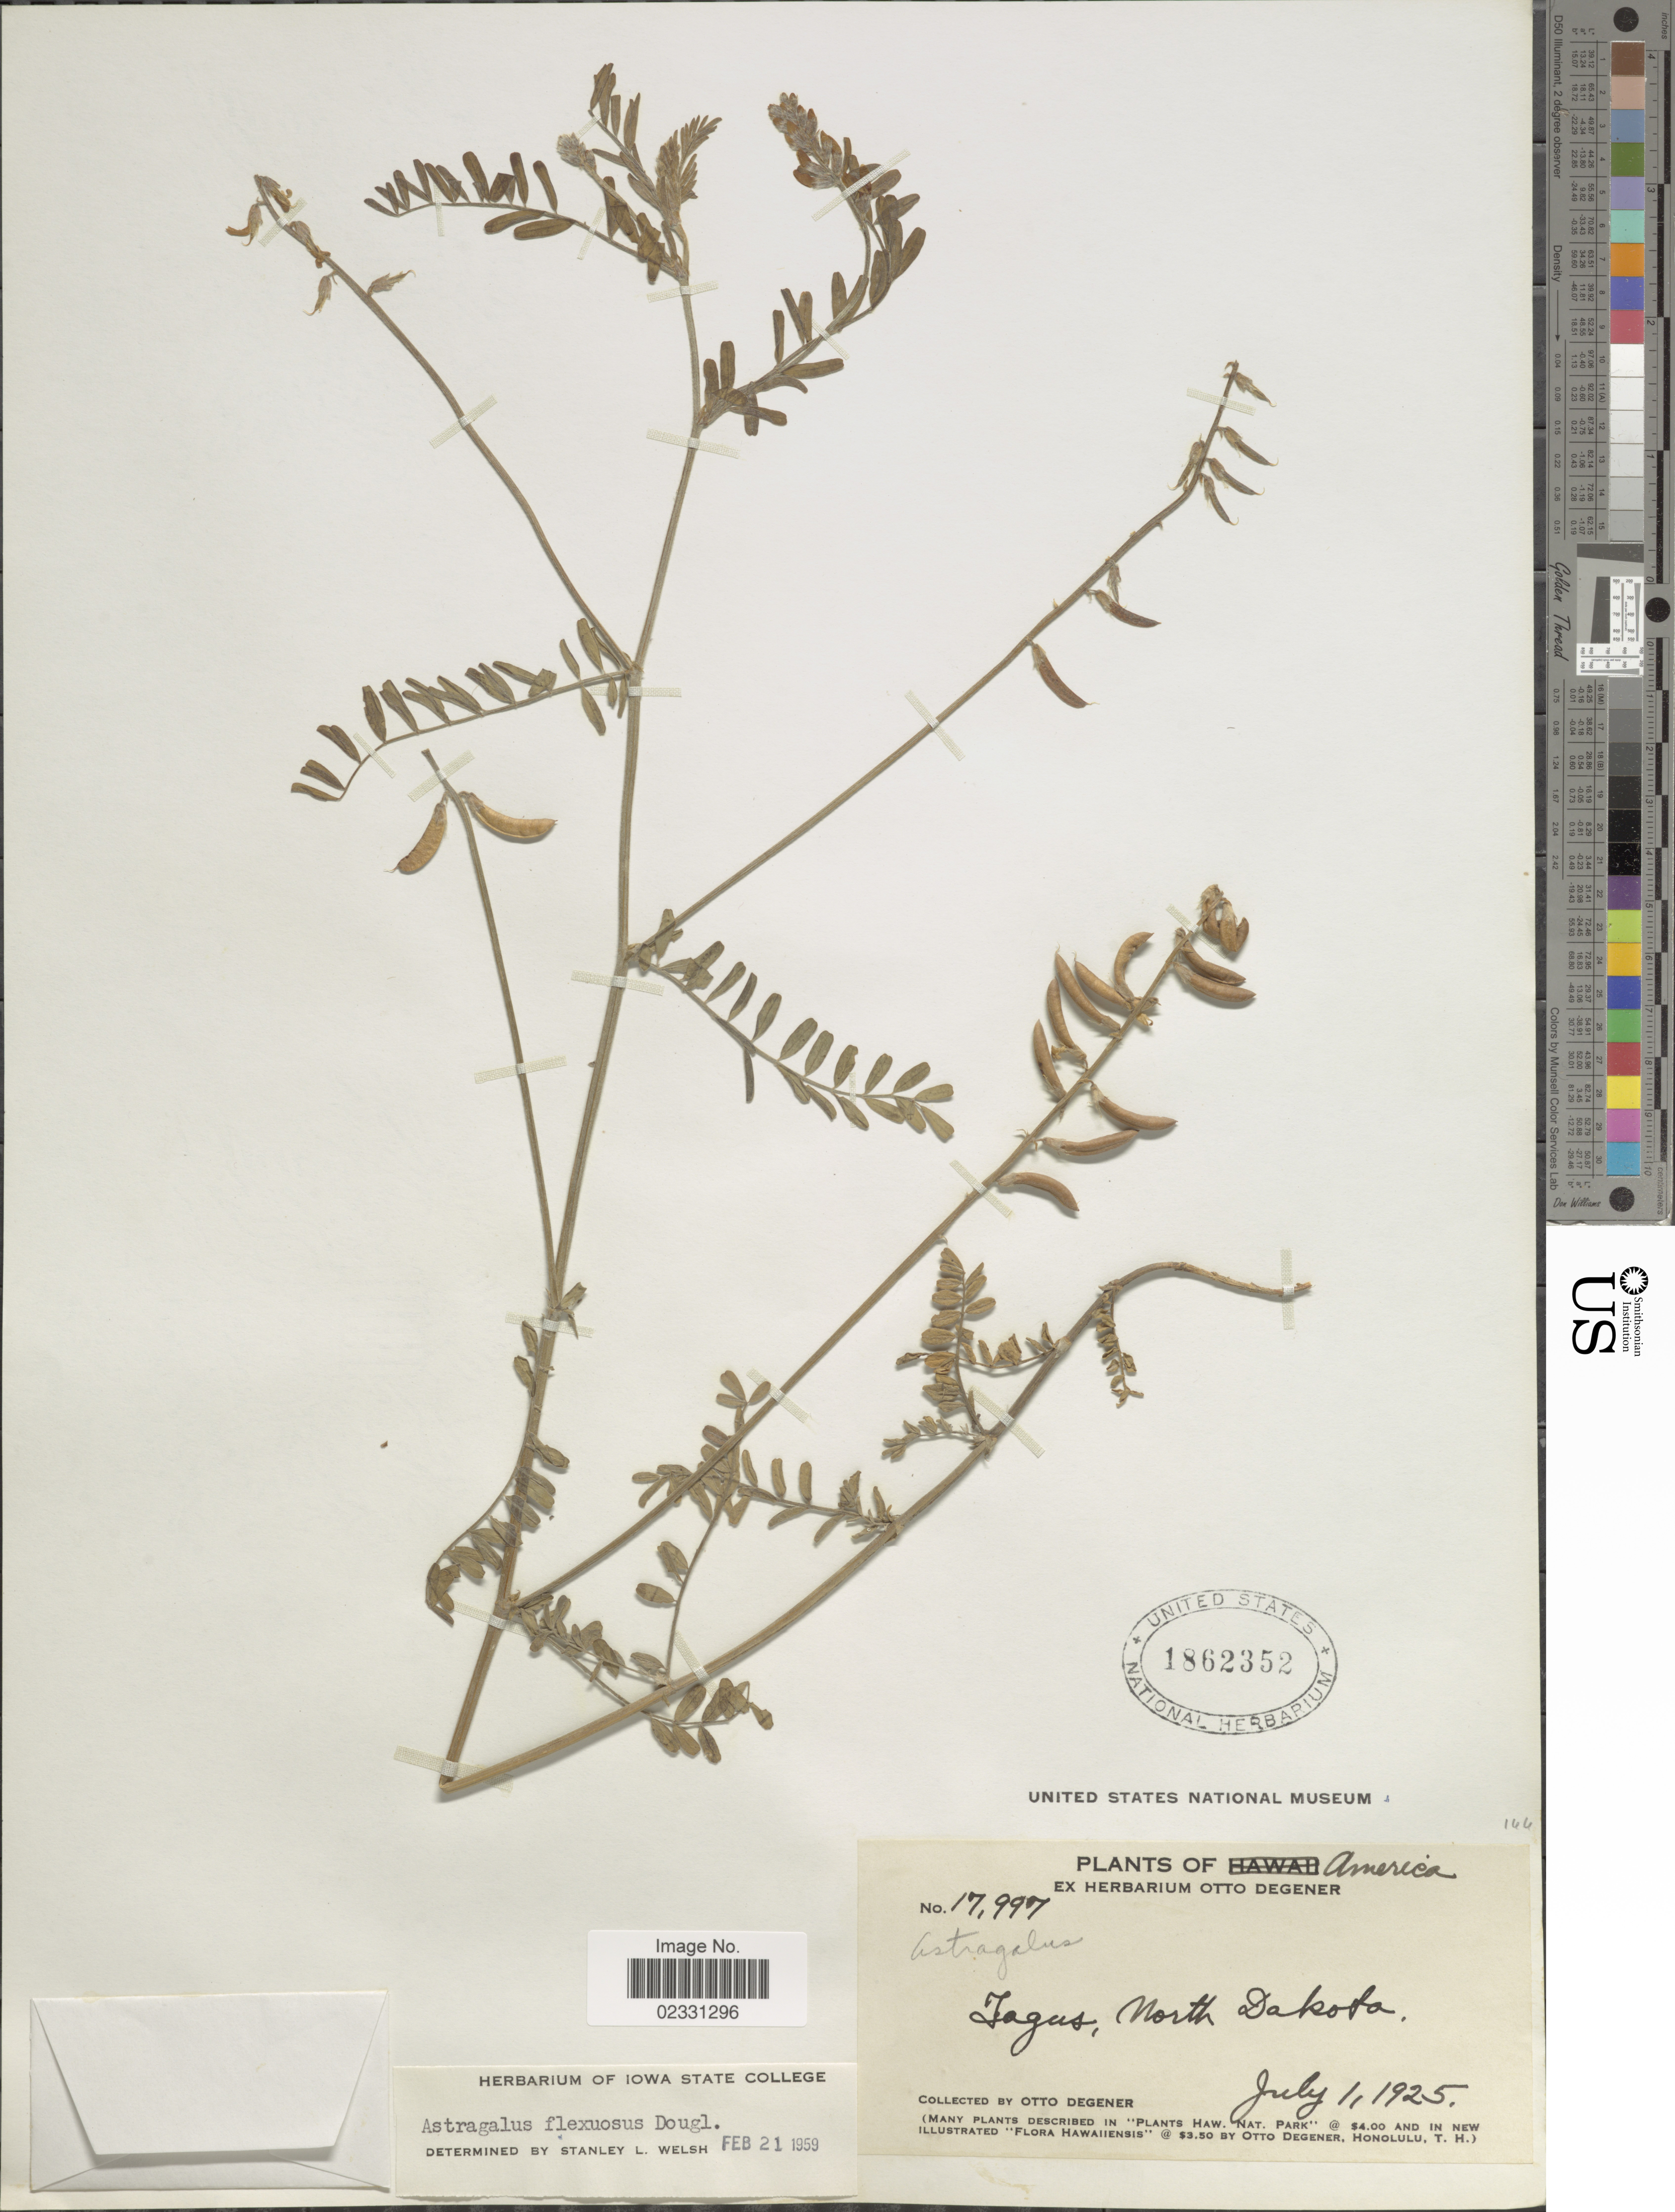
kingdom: Plantae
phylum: Tracheophyta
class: Magnoliopsida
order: Fabales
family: Fabaceae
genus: Astragalus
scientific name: Astragalus flexuosus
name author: (Hook.) Douglas ex G. Don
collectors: O. Degener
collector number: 17997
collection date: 1925-07-01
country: United States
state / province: North Dakota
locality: Jagus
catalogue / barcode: US 1862352